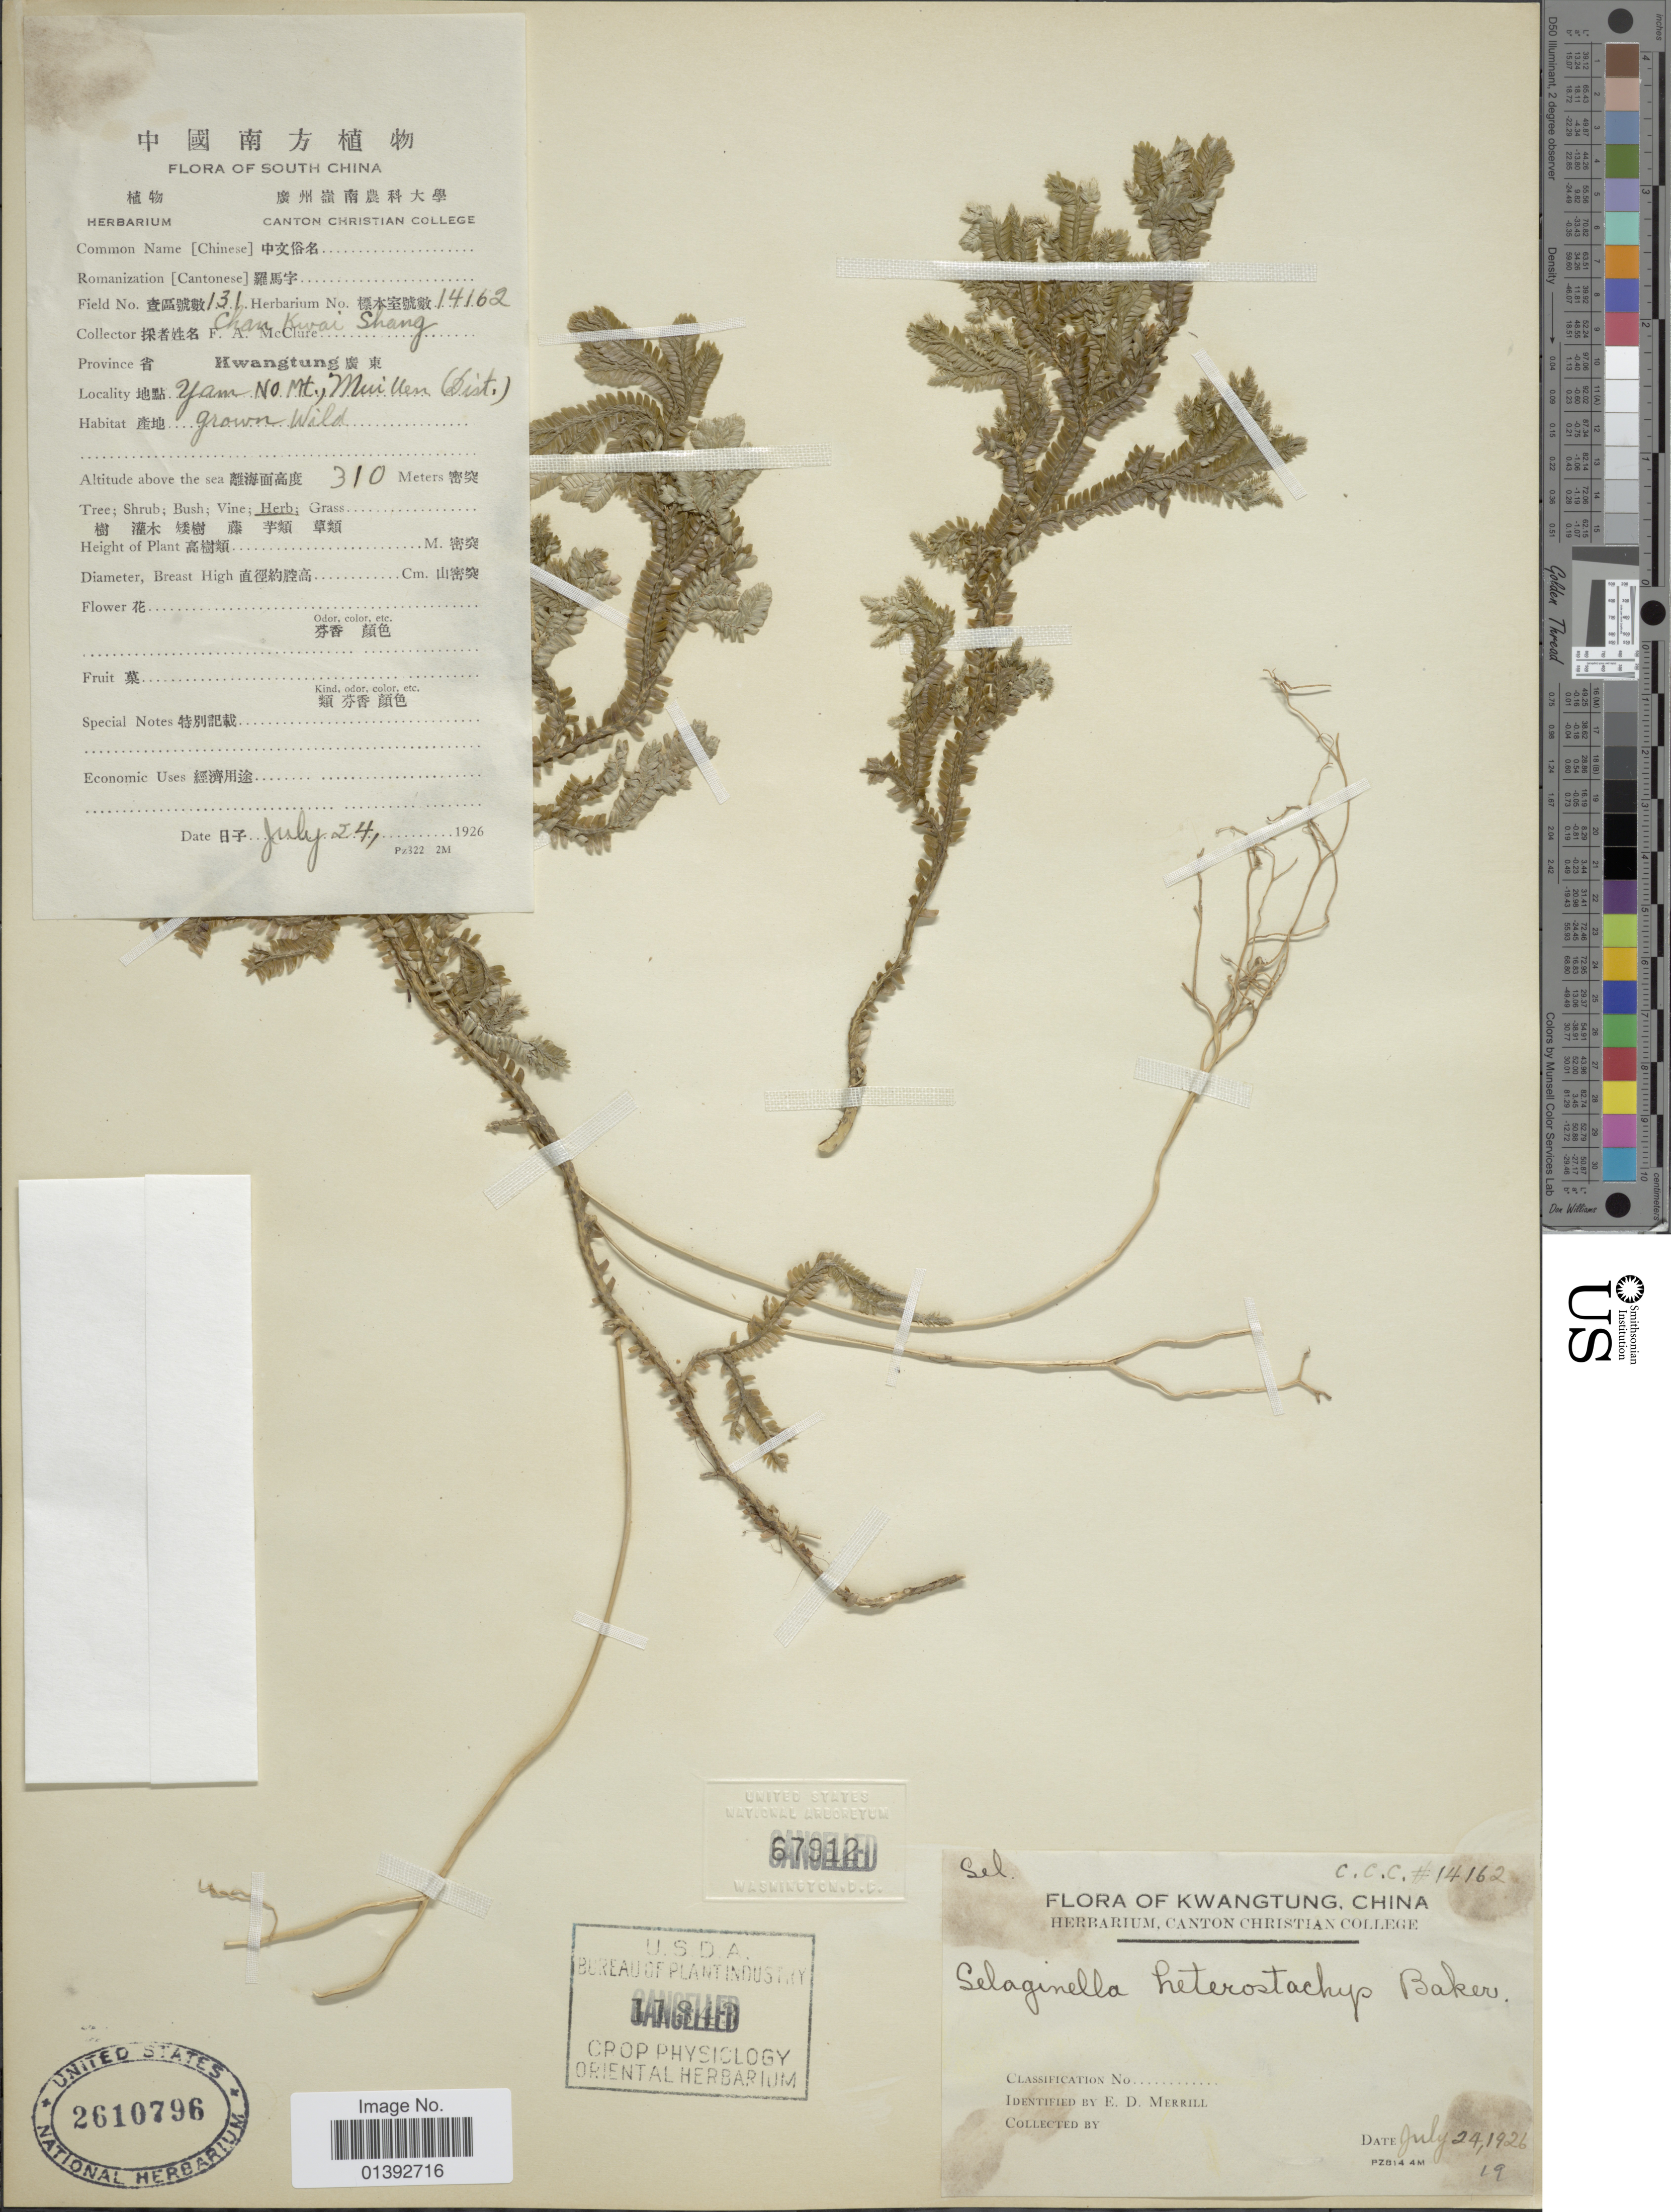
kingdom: Plantae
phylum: Tracheophyta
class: Lycopodiopsida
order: Selaginellales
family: Selaginellaceae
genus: Selaginella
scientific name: Selaginella heterostachys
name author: Baker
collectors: F. A. McClure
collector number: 131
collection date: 1926-07-24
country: China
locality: South China, Yam no Mt., Muillen (Dist)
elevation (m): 310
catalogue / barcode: US 2610796